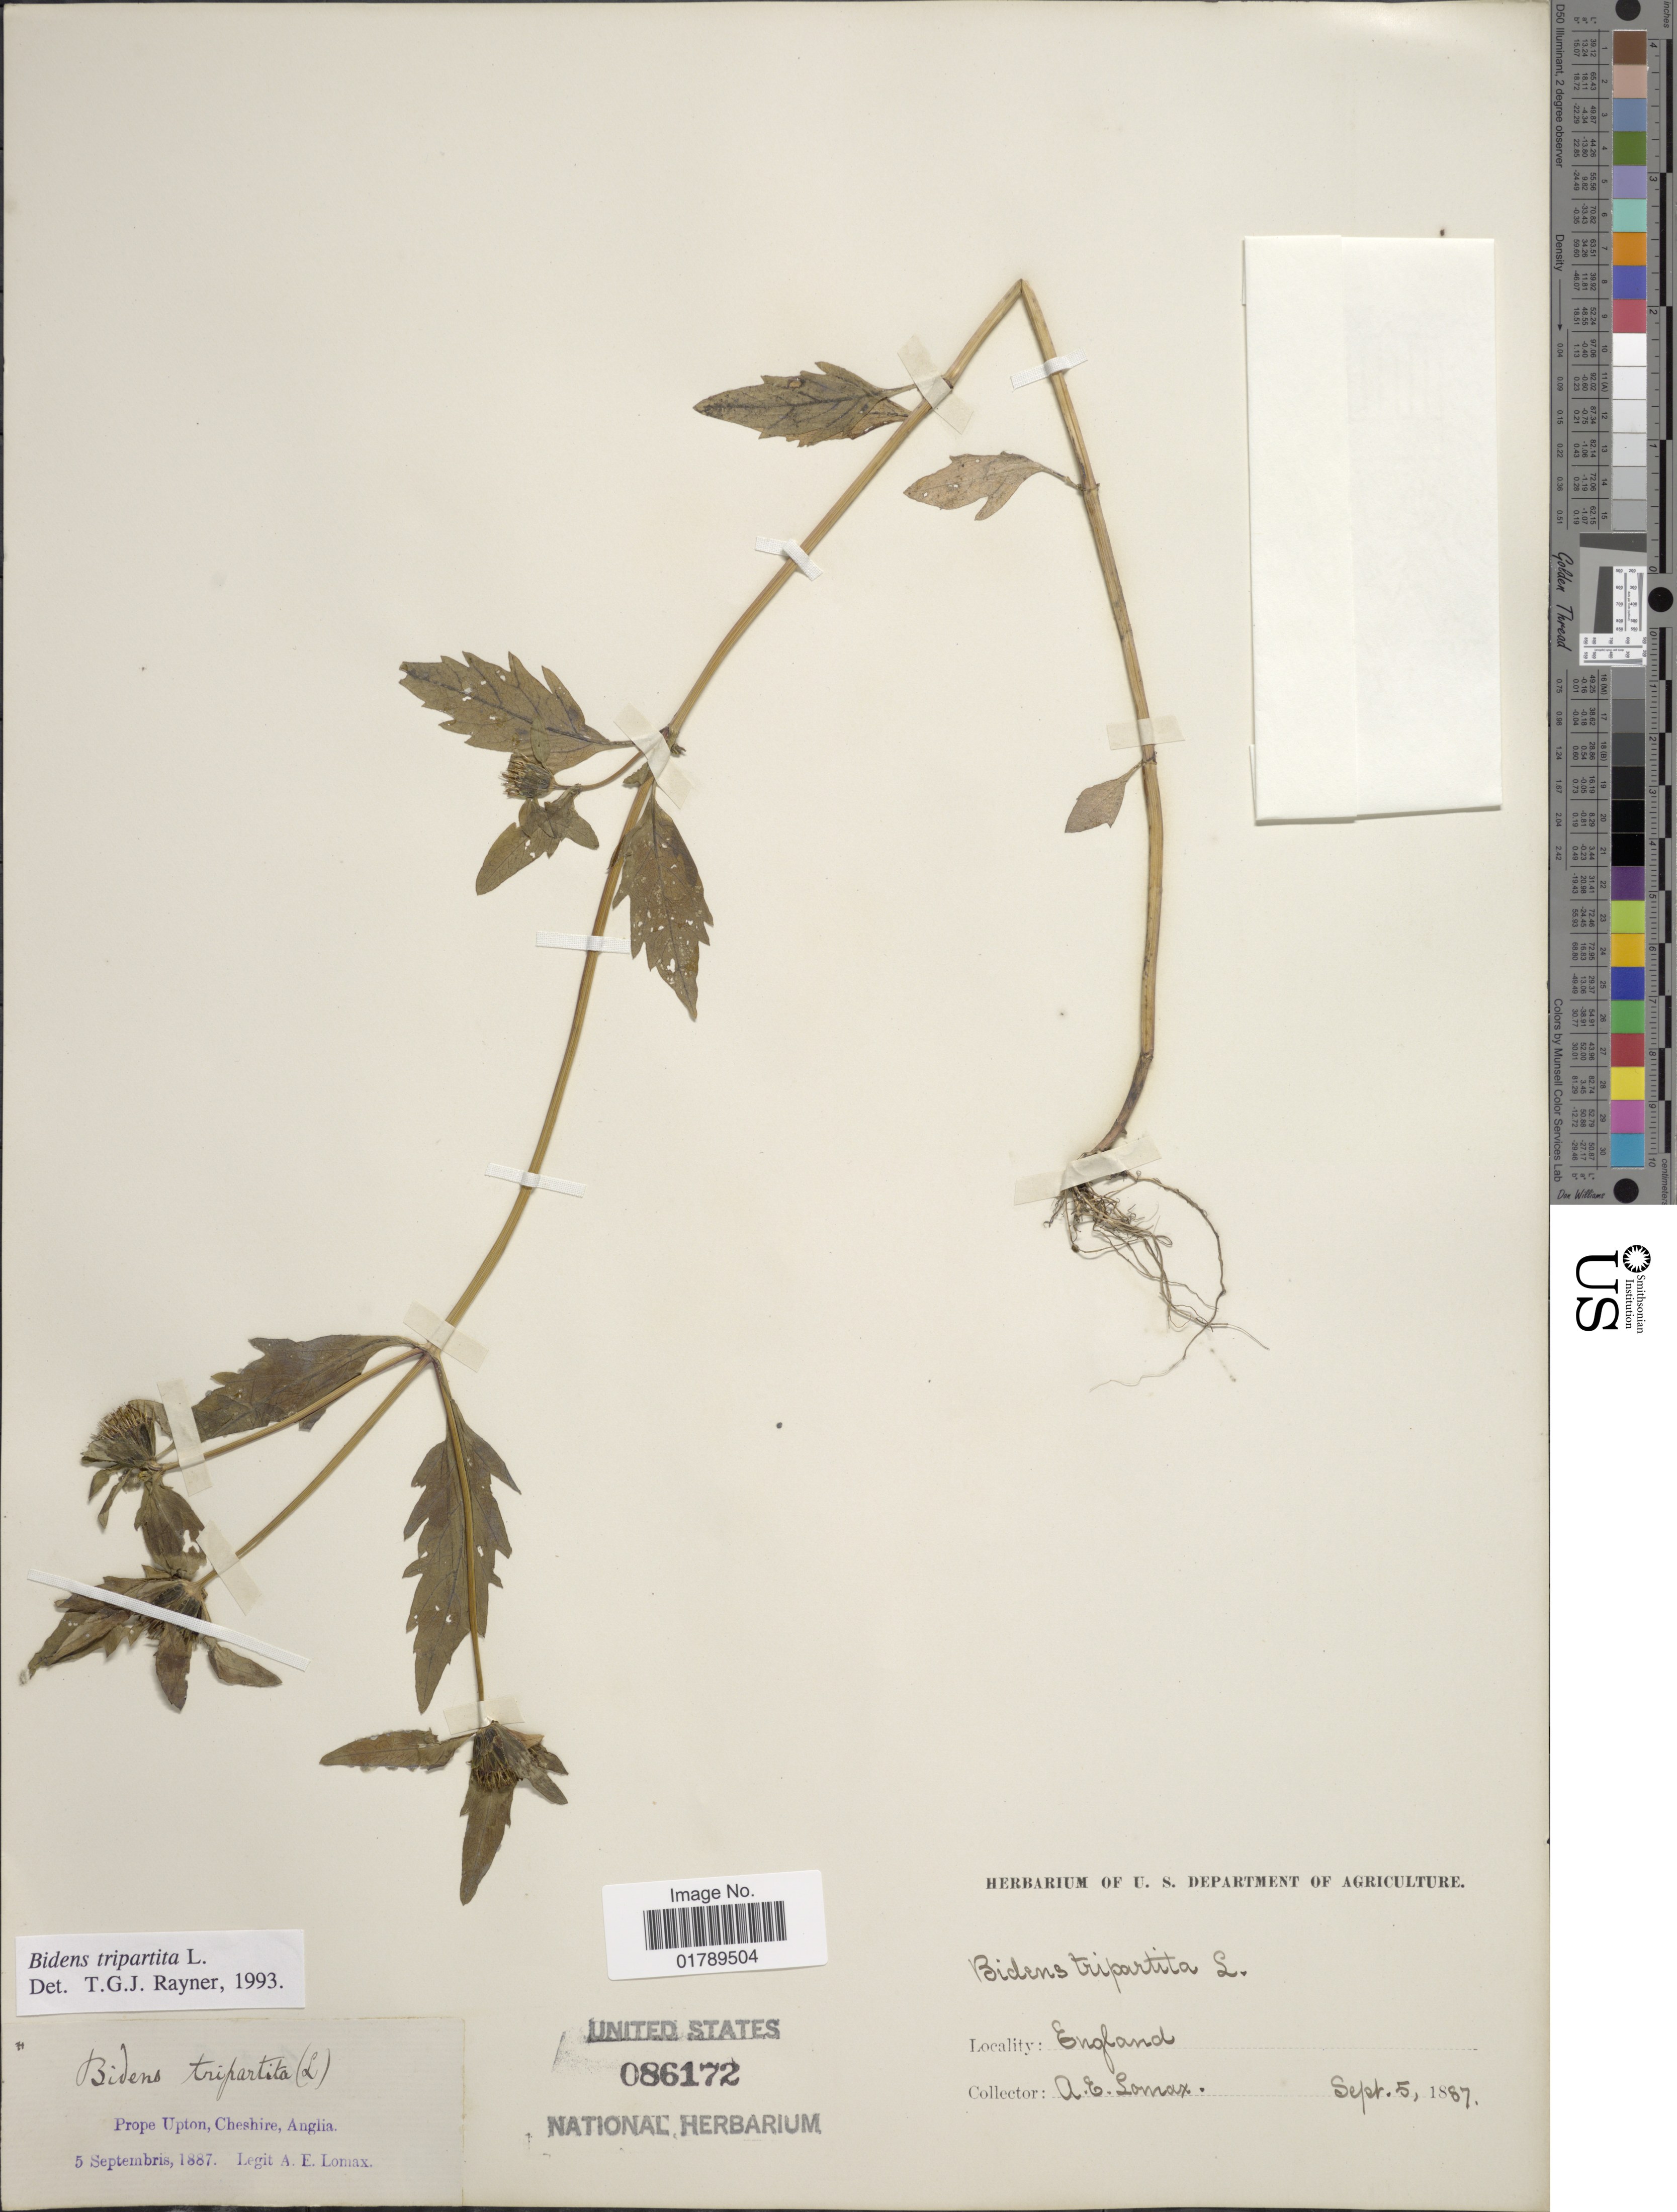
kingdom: Plantae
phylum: Tracheophyta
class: Magnoliopsida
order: Asterales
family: Asteraceae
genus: Bidens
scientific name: Bidens tripartita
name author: L.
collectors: A. Lomax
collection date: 1887-09-05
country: United Kingdom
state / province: England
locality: Prope Upton, Cheshire, Anglia, England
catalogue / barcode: US 86172